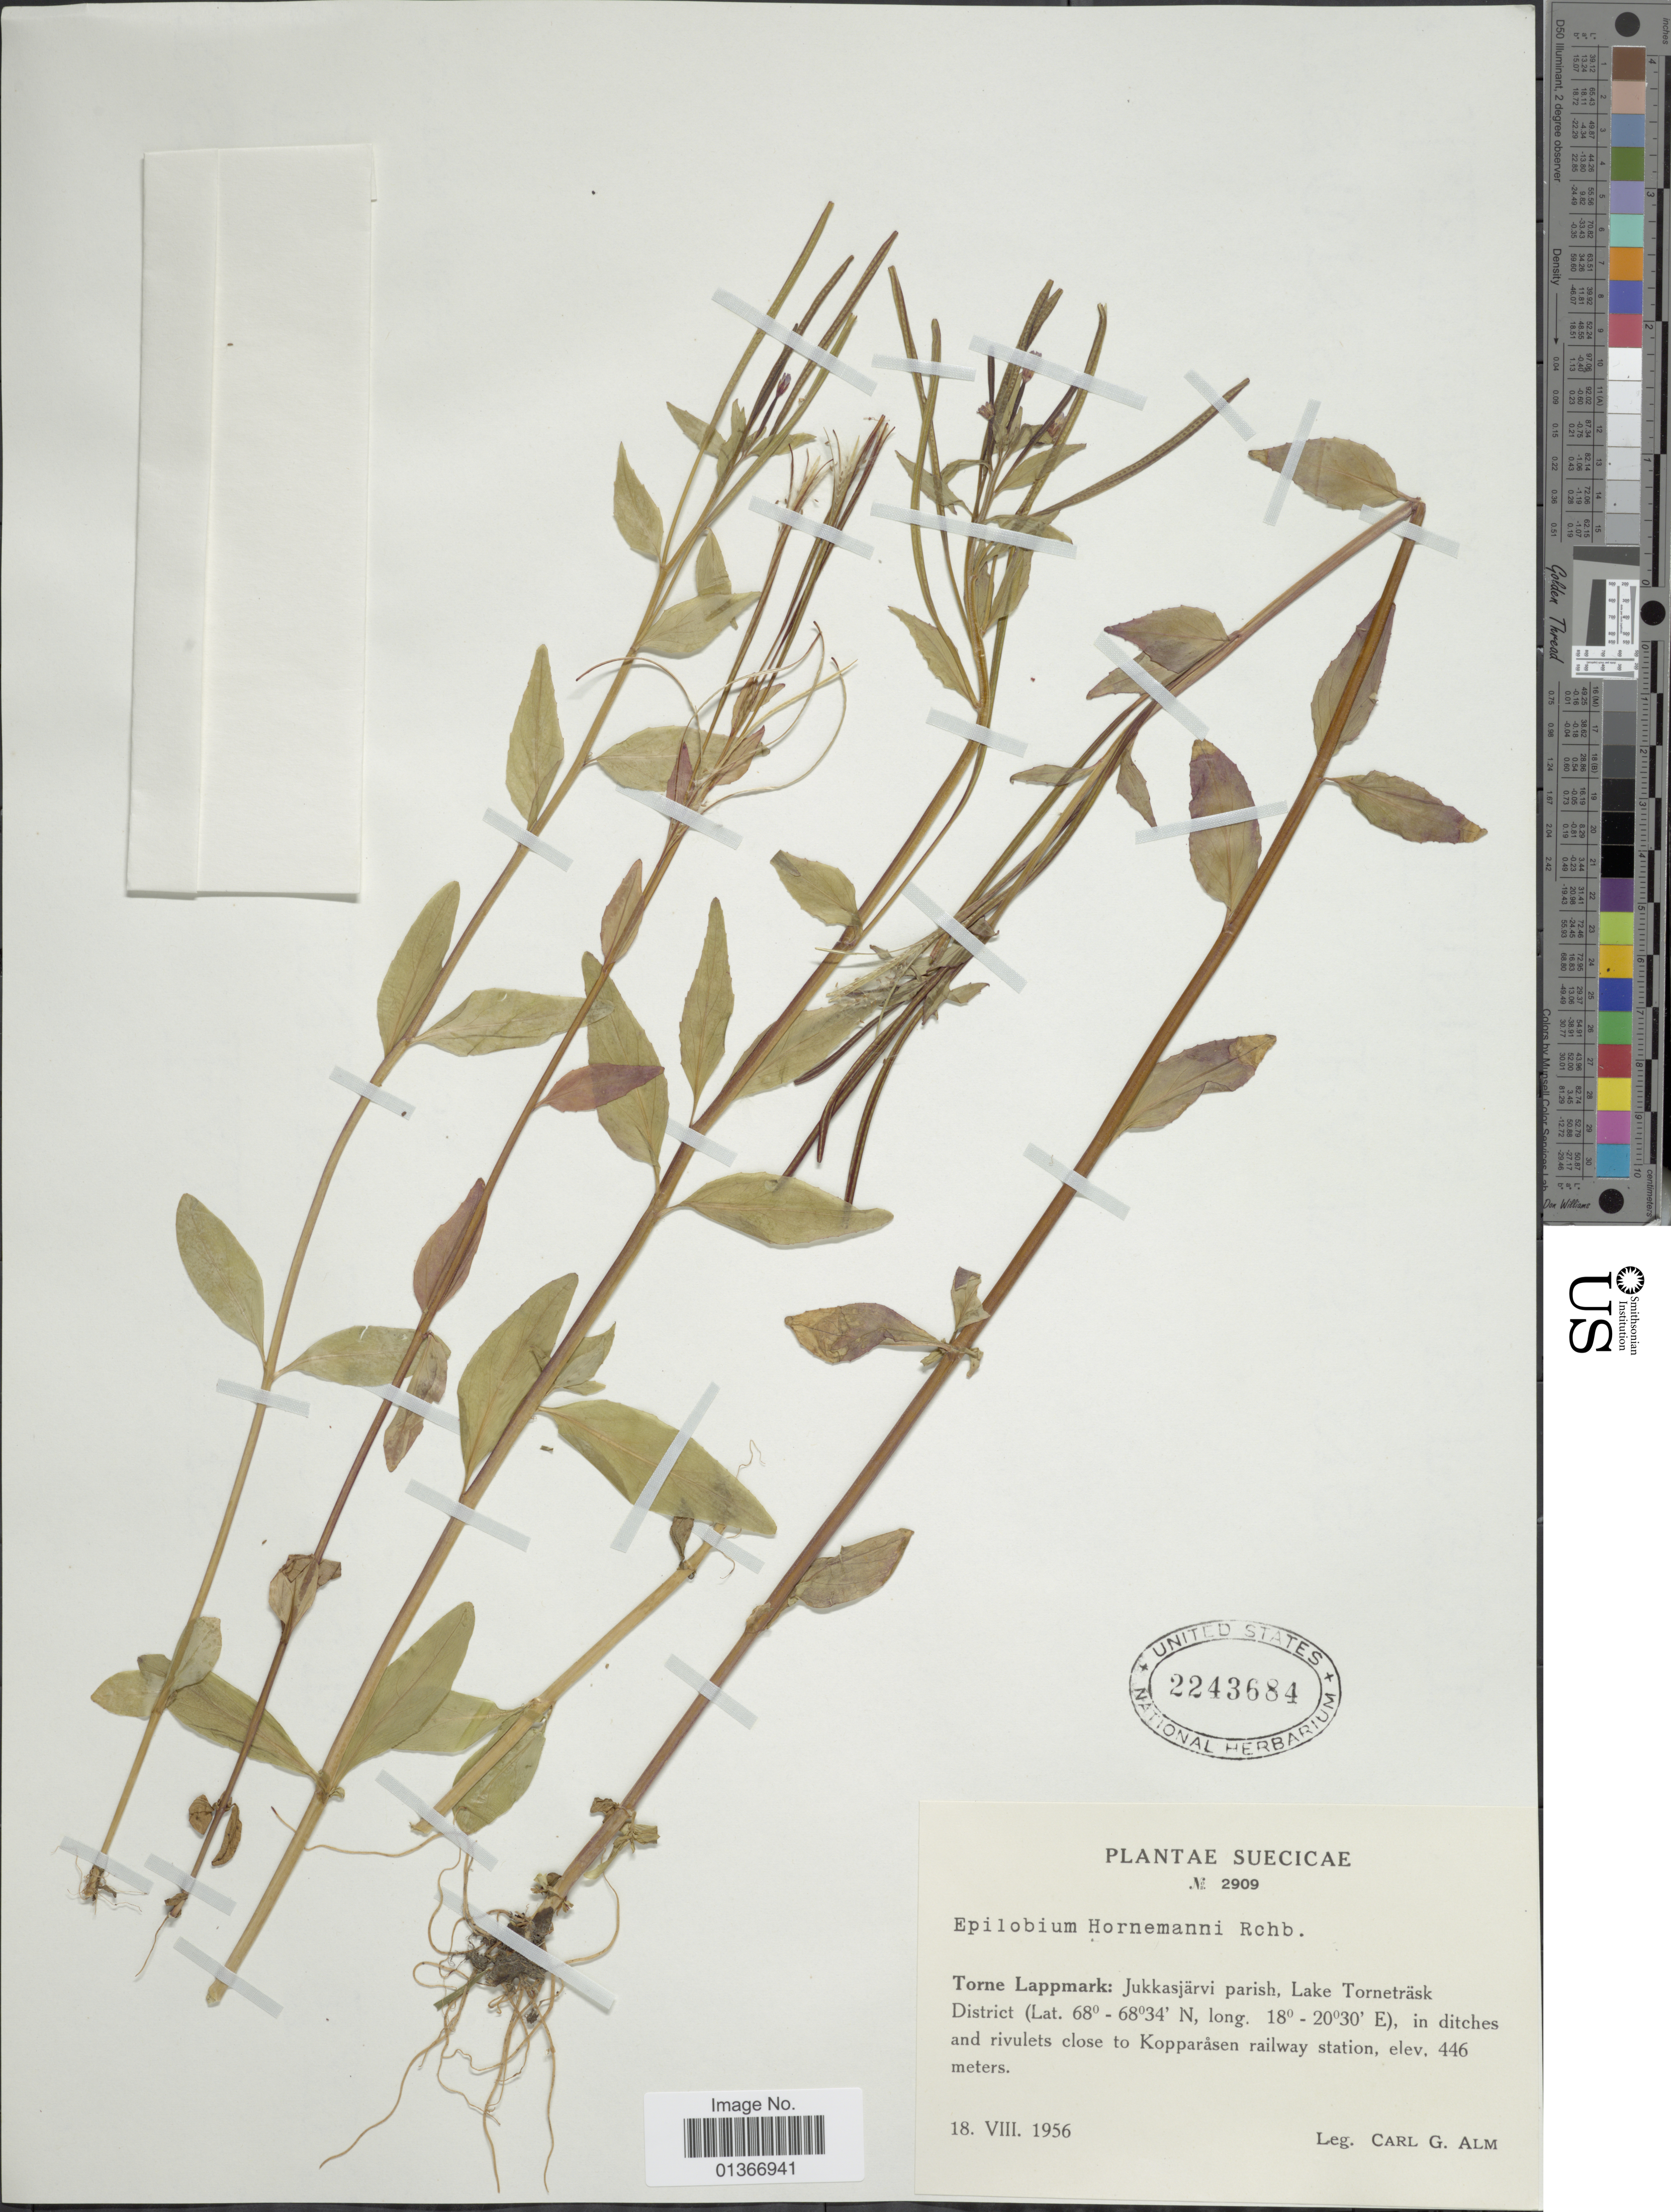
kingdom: Plantae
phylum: Tracheophyta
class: Magnoliopsida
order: Myrtales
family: Onagraceae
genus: Epilobium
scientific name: Epilobium hornemannii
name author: Rchb.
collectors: C. G. Alm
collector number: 2909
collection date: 1956-08-18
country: Sweden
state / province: Norrbotten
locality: Suecicae. Torne Lappmark: Jukkasjärvi parish, Lake Torneträsk District, in ditches and rivulets close to Kopparåsen railway station.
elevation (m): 446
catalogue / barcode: US 2243684